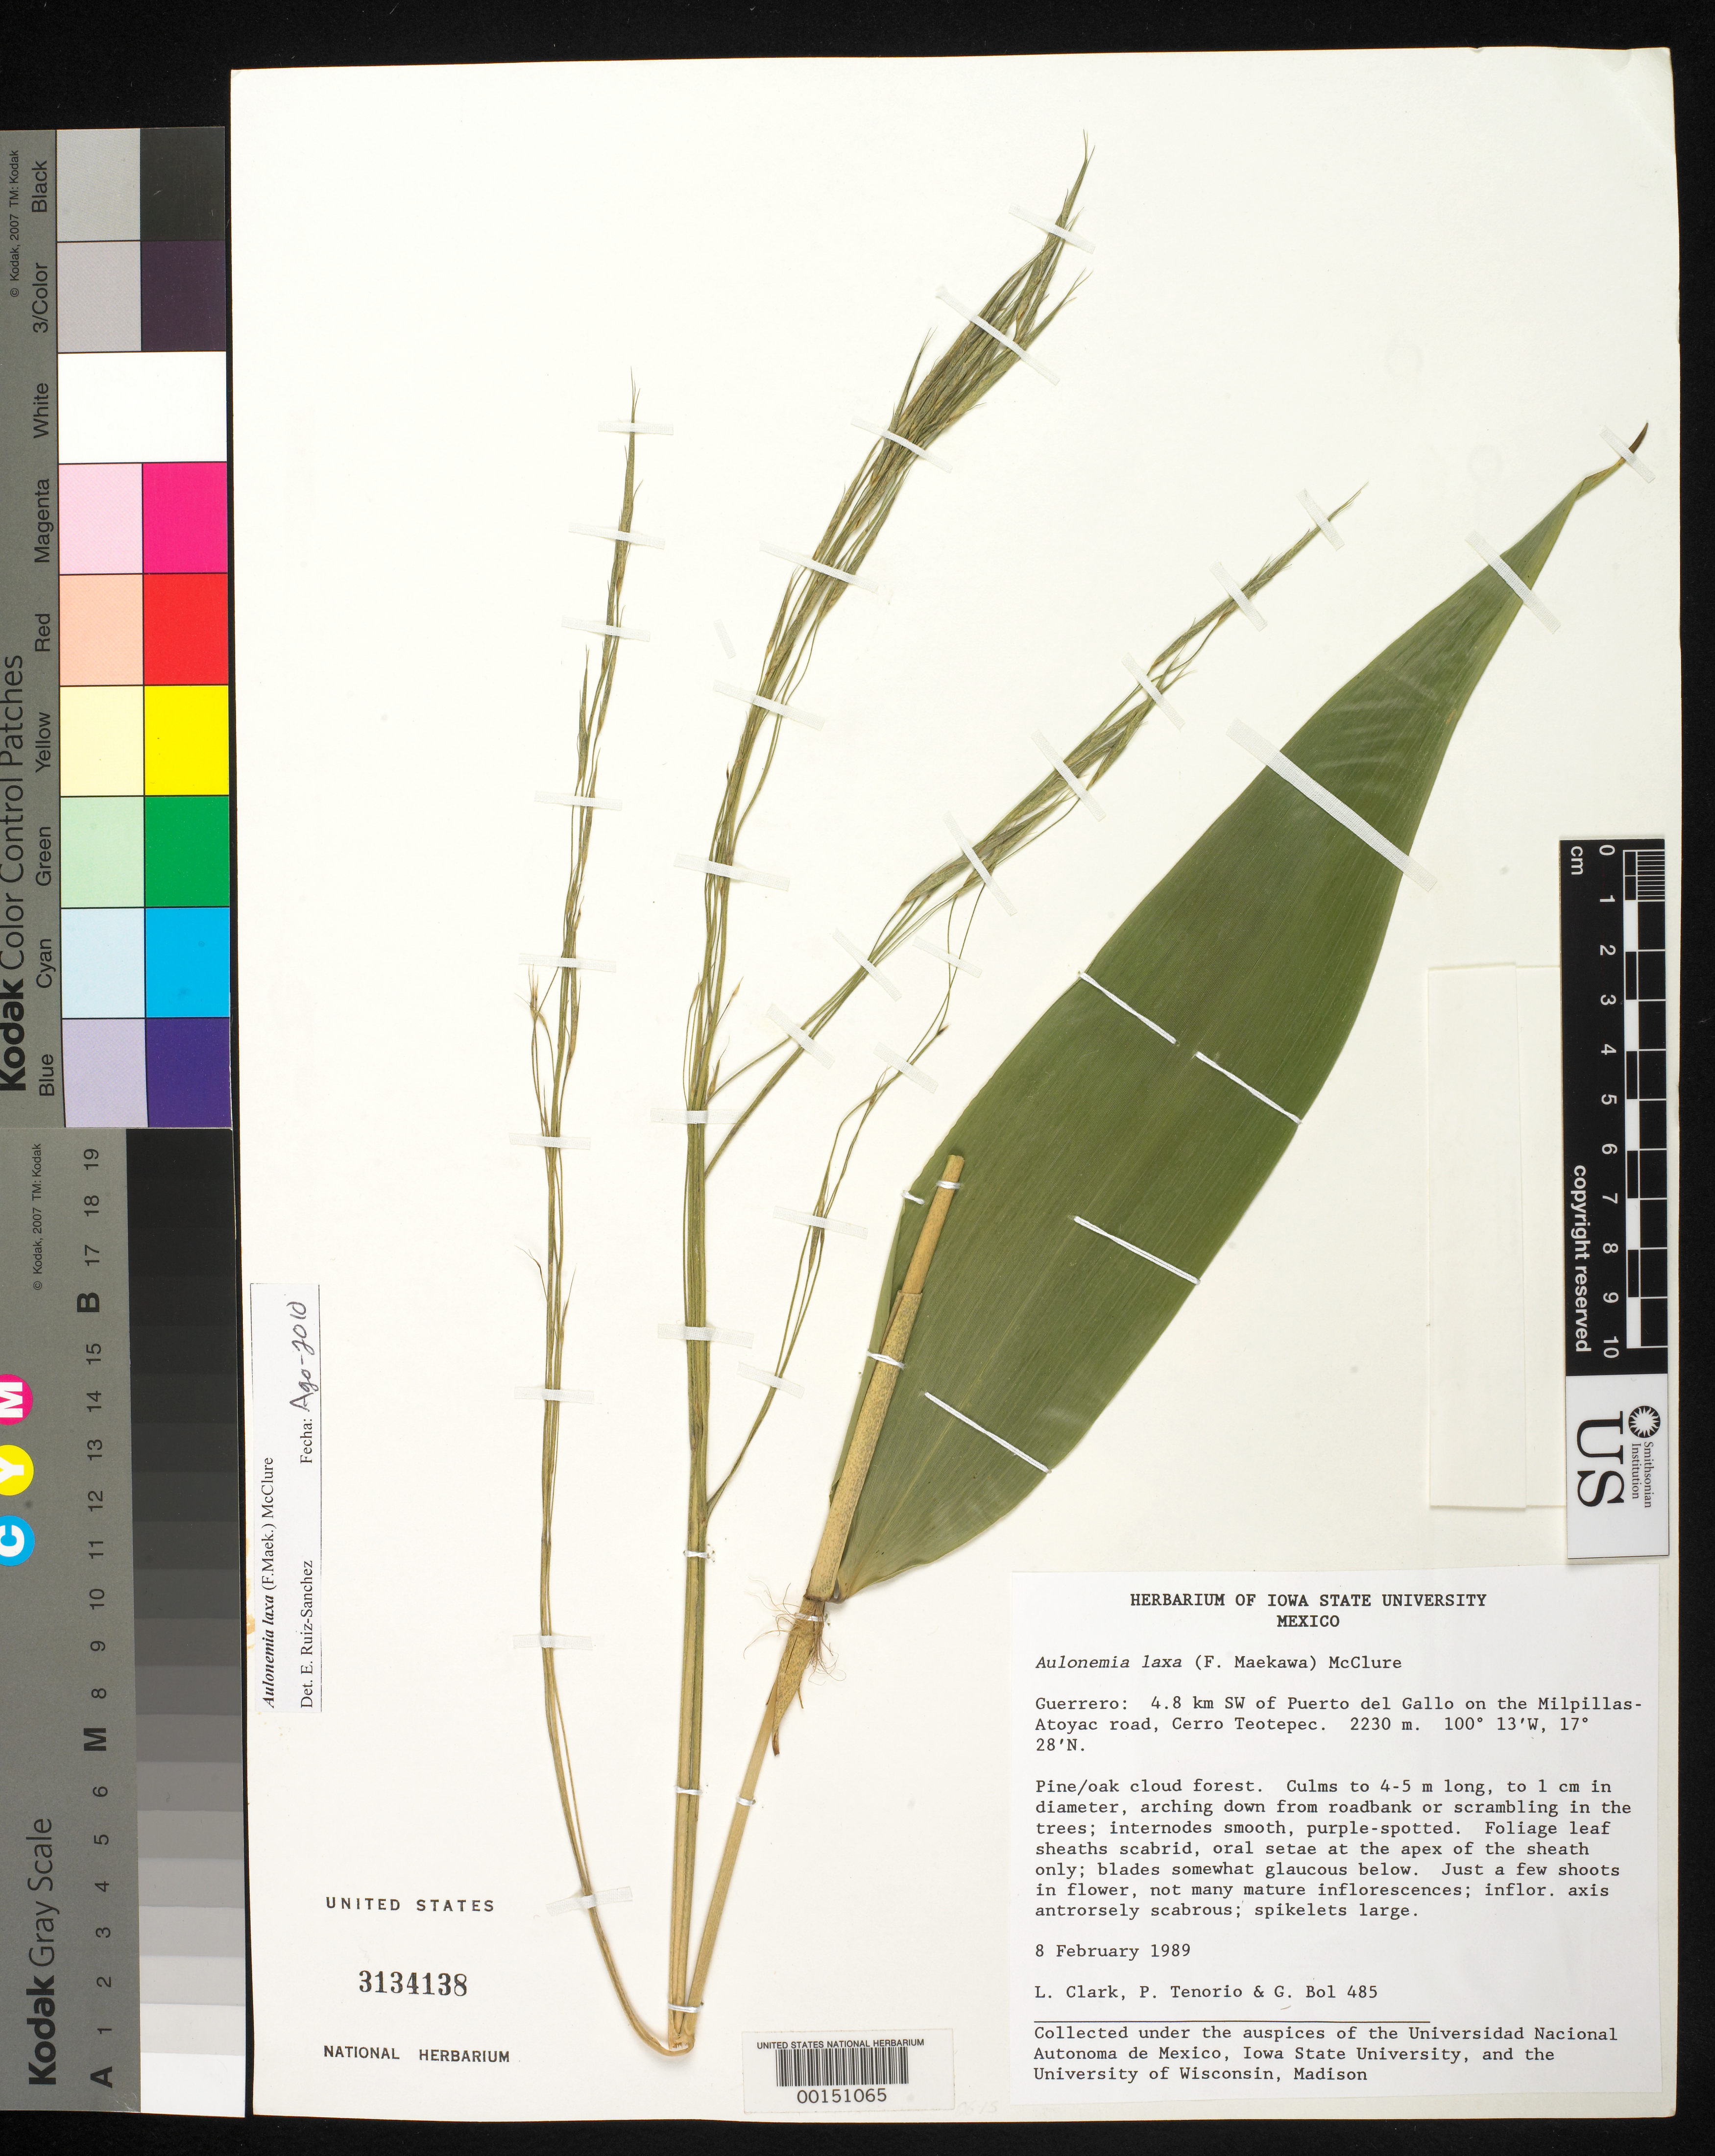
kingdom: Plantae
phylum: Tracheophyta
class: Liliopsida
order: Poales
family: Poaceae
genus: Aulonemia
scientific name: Aulonemia laxa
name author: (F. Maek.) McClure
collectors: L. G. Clark, P. Tenorio L. & G. Bol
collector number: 485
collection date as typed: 08 Feb 1989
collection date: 1989-02-08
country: Mexico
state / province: Guerrero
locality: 4.8 km SW of Puerto del Gallo on the Milpillas - Atoyac road, Cerro Teotepec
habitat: Pine/oak cloud forest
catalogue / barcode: US 3134138